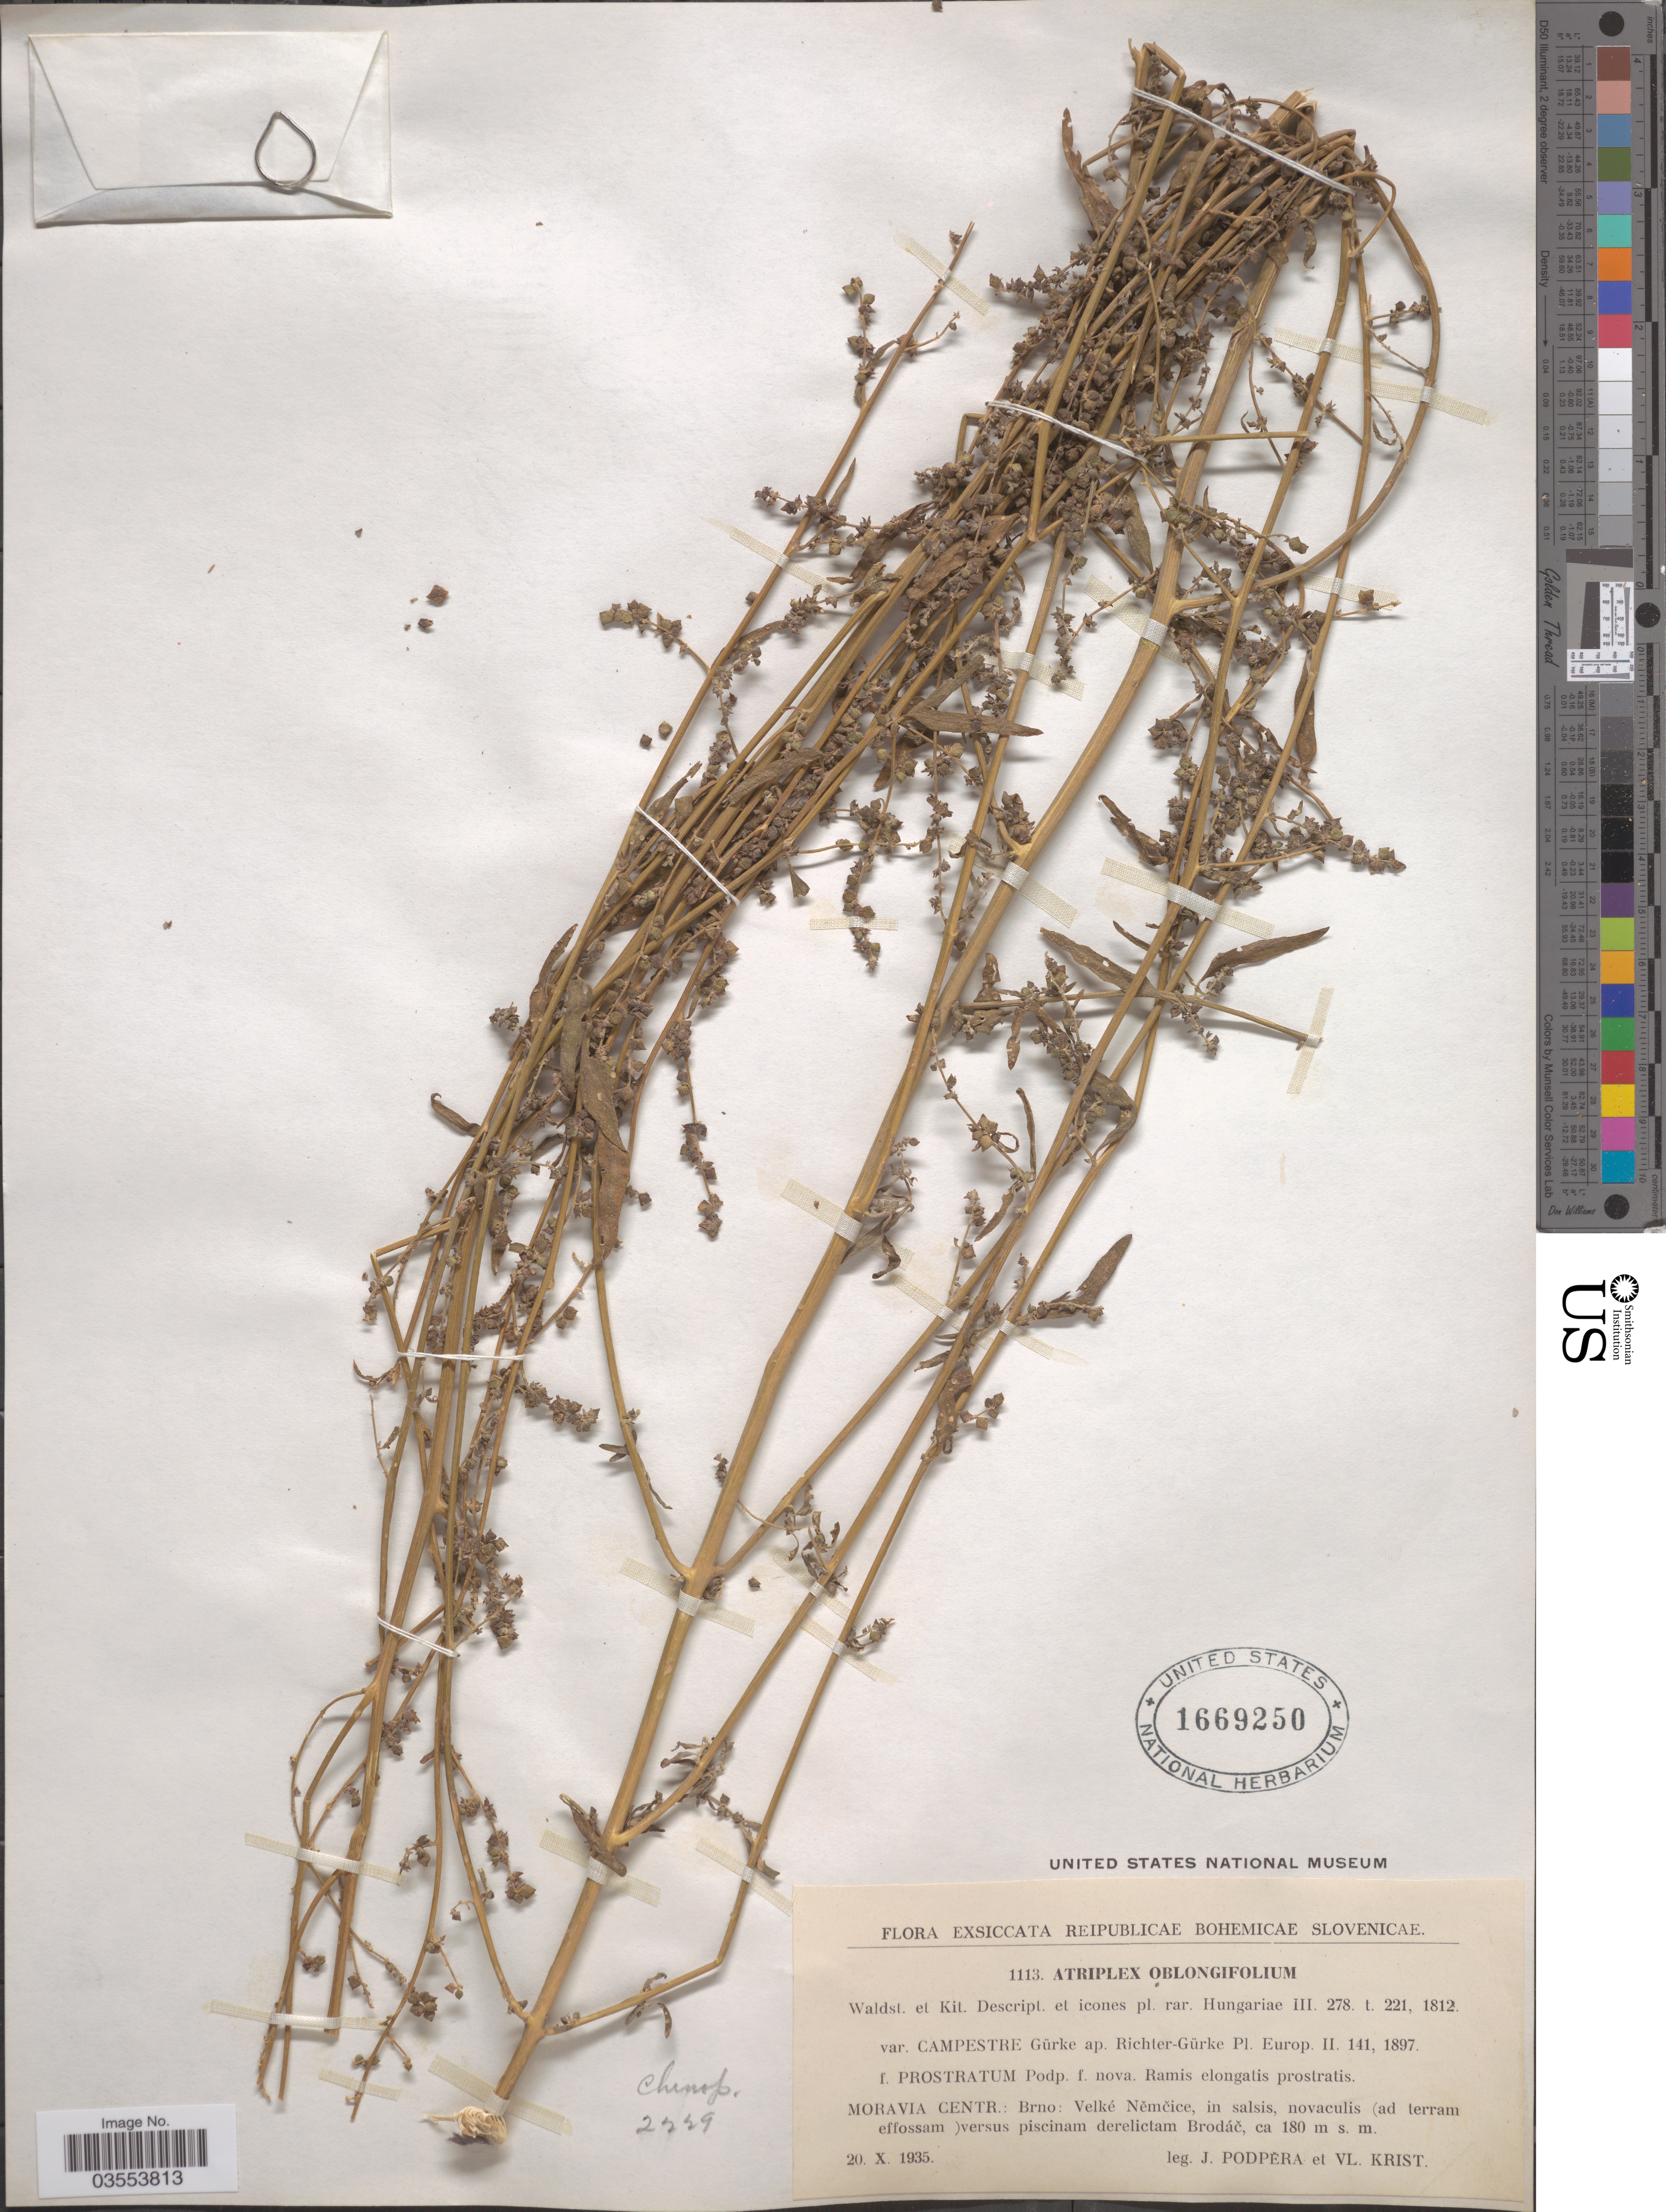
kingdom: Plantae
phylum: Tracheophyta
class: Magnoliopsida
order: Caryophyllales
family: Amaranthaceae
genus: Atriplex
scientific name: Atriplex oblongifolia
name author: Waldst. & Kit.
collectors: J. Podpera & V. Krist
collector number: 1113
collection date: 1935-10-20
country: Czechia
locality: Reipublicae Bohemicae Slovenicae. Moravia Centr.: Brno: Velké Němčice, in salsis, novaculis (ad terram effossam) versus piscinam derelictam Brodáč.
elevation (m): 180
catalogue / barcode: US 1669250